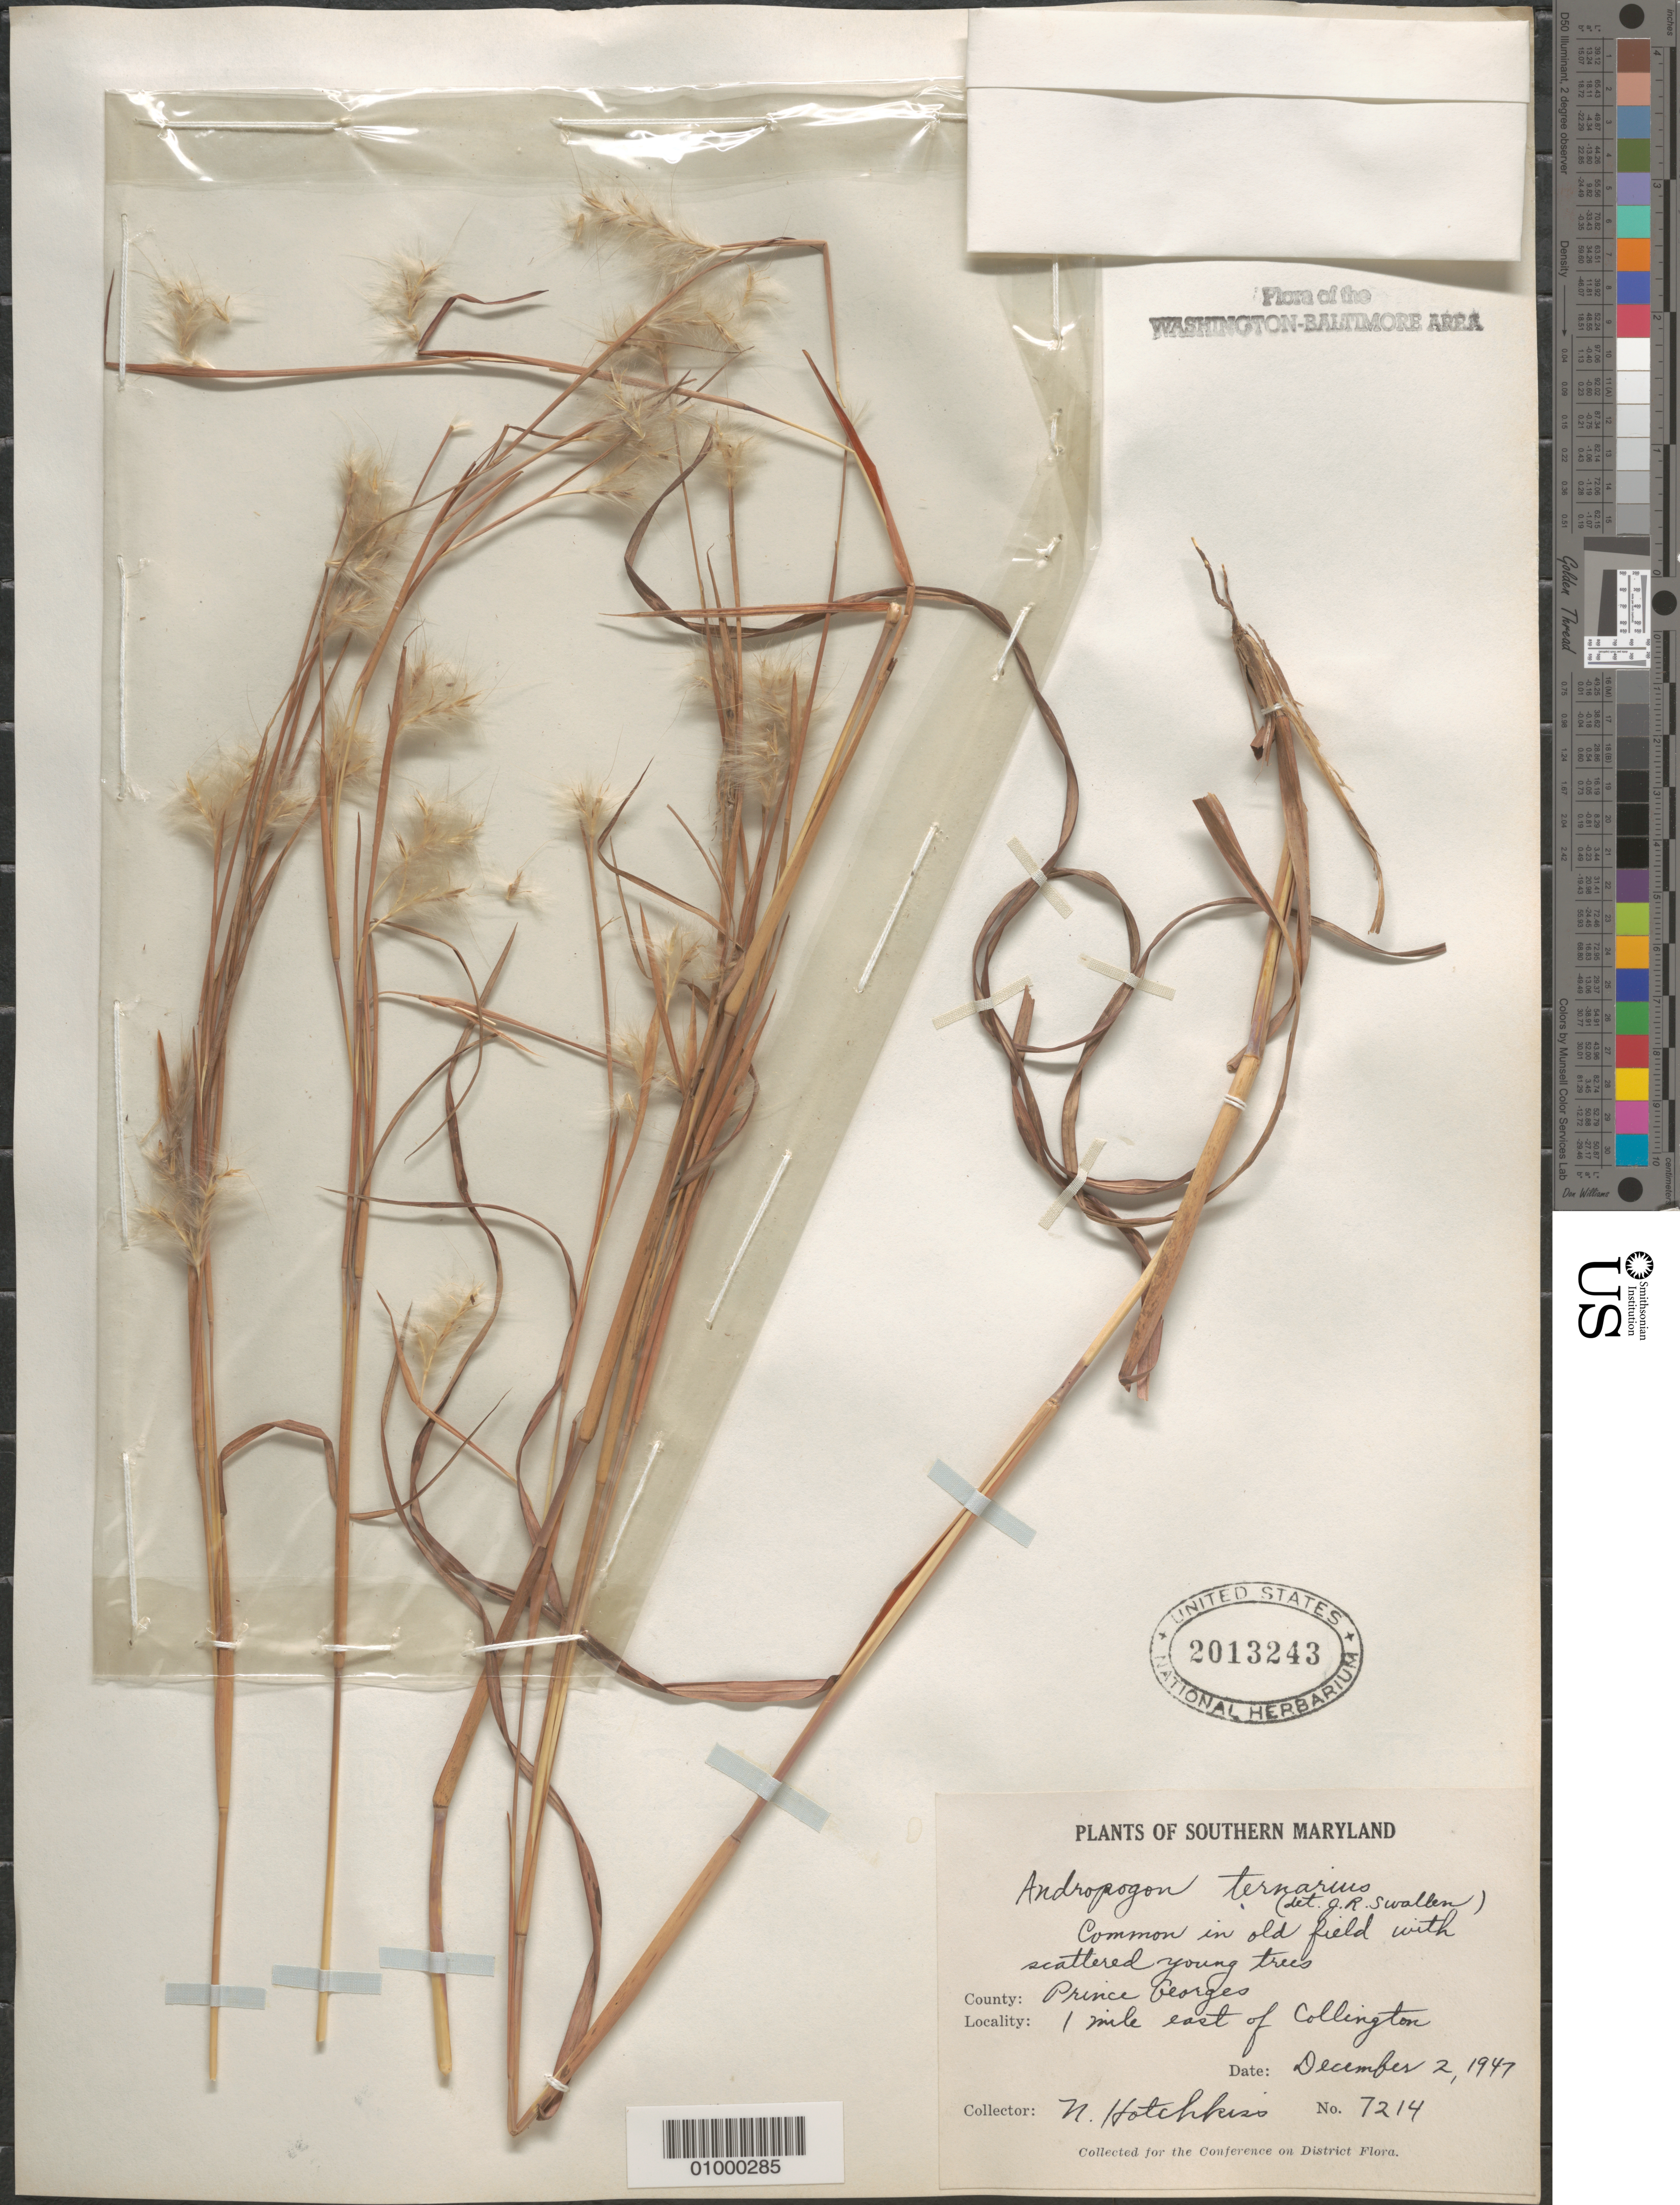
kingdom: Plantae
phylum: Tracheophyta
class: Liliopsida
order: Poales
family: Poaceae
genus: Andropogon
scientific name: Andropogon ternarius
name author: Michx.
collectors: N. Hotchkiss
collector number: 7214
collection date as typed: December 2, 1947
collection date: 1947-12-02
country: United States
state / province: Maryland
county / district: Prince George's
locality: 1 mile east of Collington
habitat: common in old field with scattered young trees.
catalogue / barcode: US 2013243